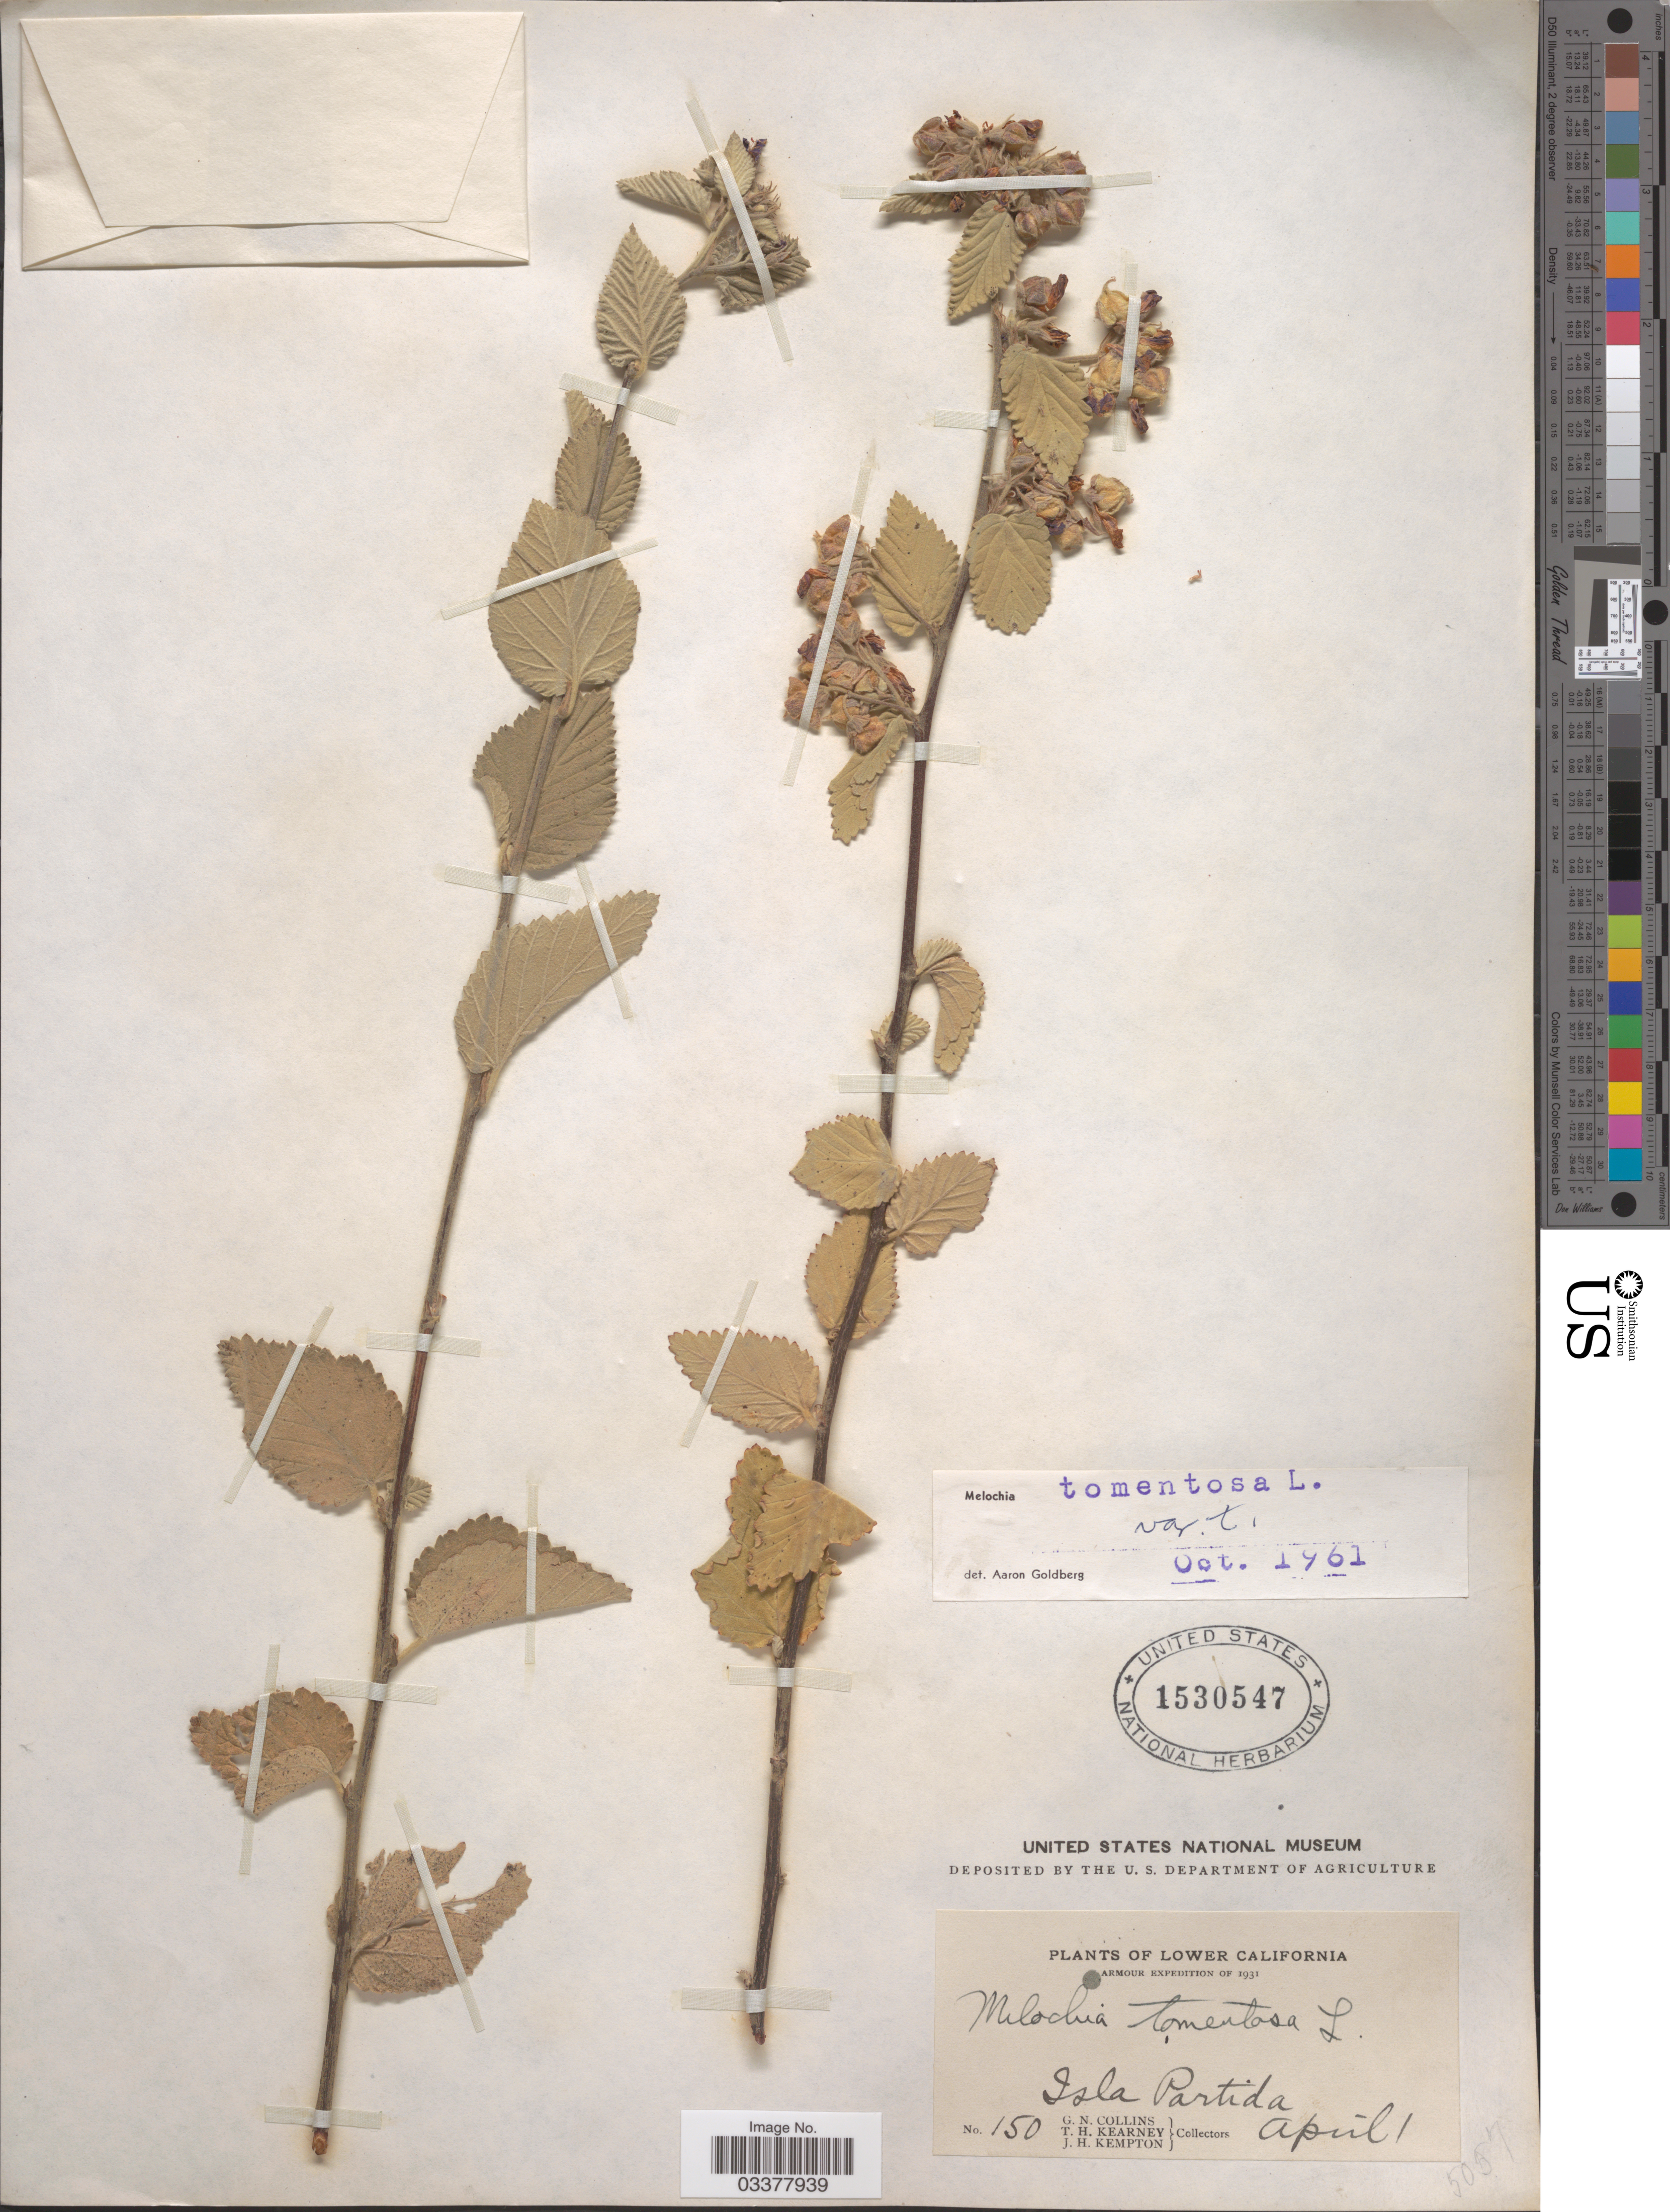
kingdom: Plantae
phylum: Tracheophyta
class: Magnoliopsida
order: Malvales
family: Malvaceae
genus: Melochia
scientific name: Melochia tomentosa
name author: L.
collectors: G. Collins, T. H. Kearney & J. H. Kempton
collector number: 150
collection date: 1931-04-01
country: Mexico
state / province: Baja California Norte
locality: Lower California. Isla Partida.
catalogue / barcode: US 1530547